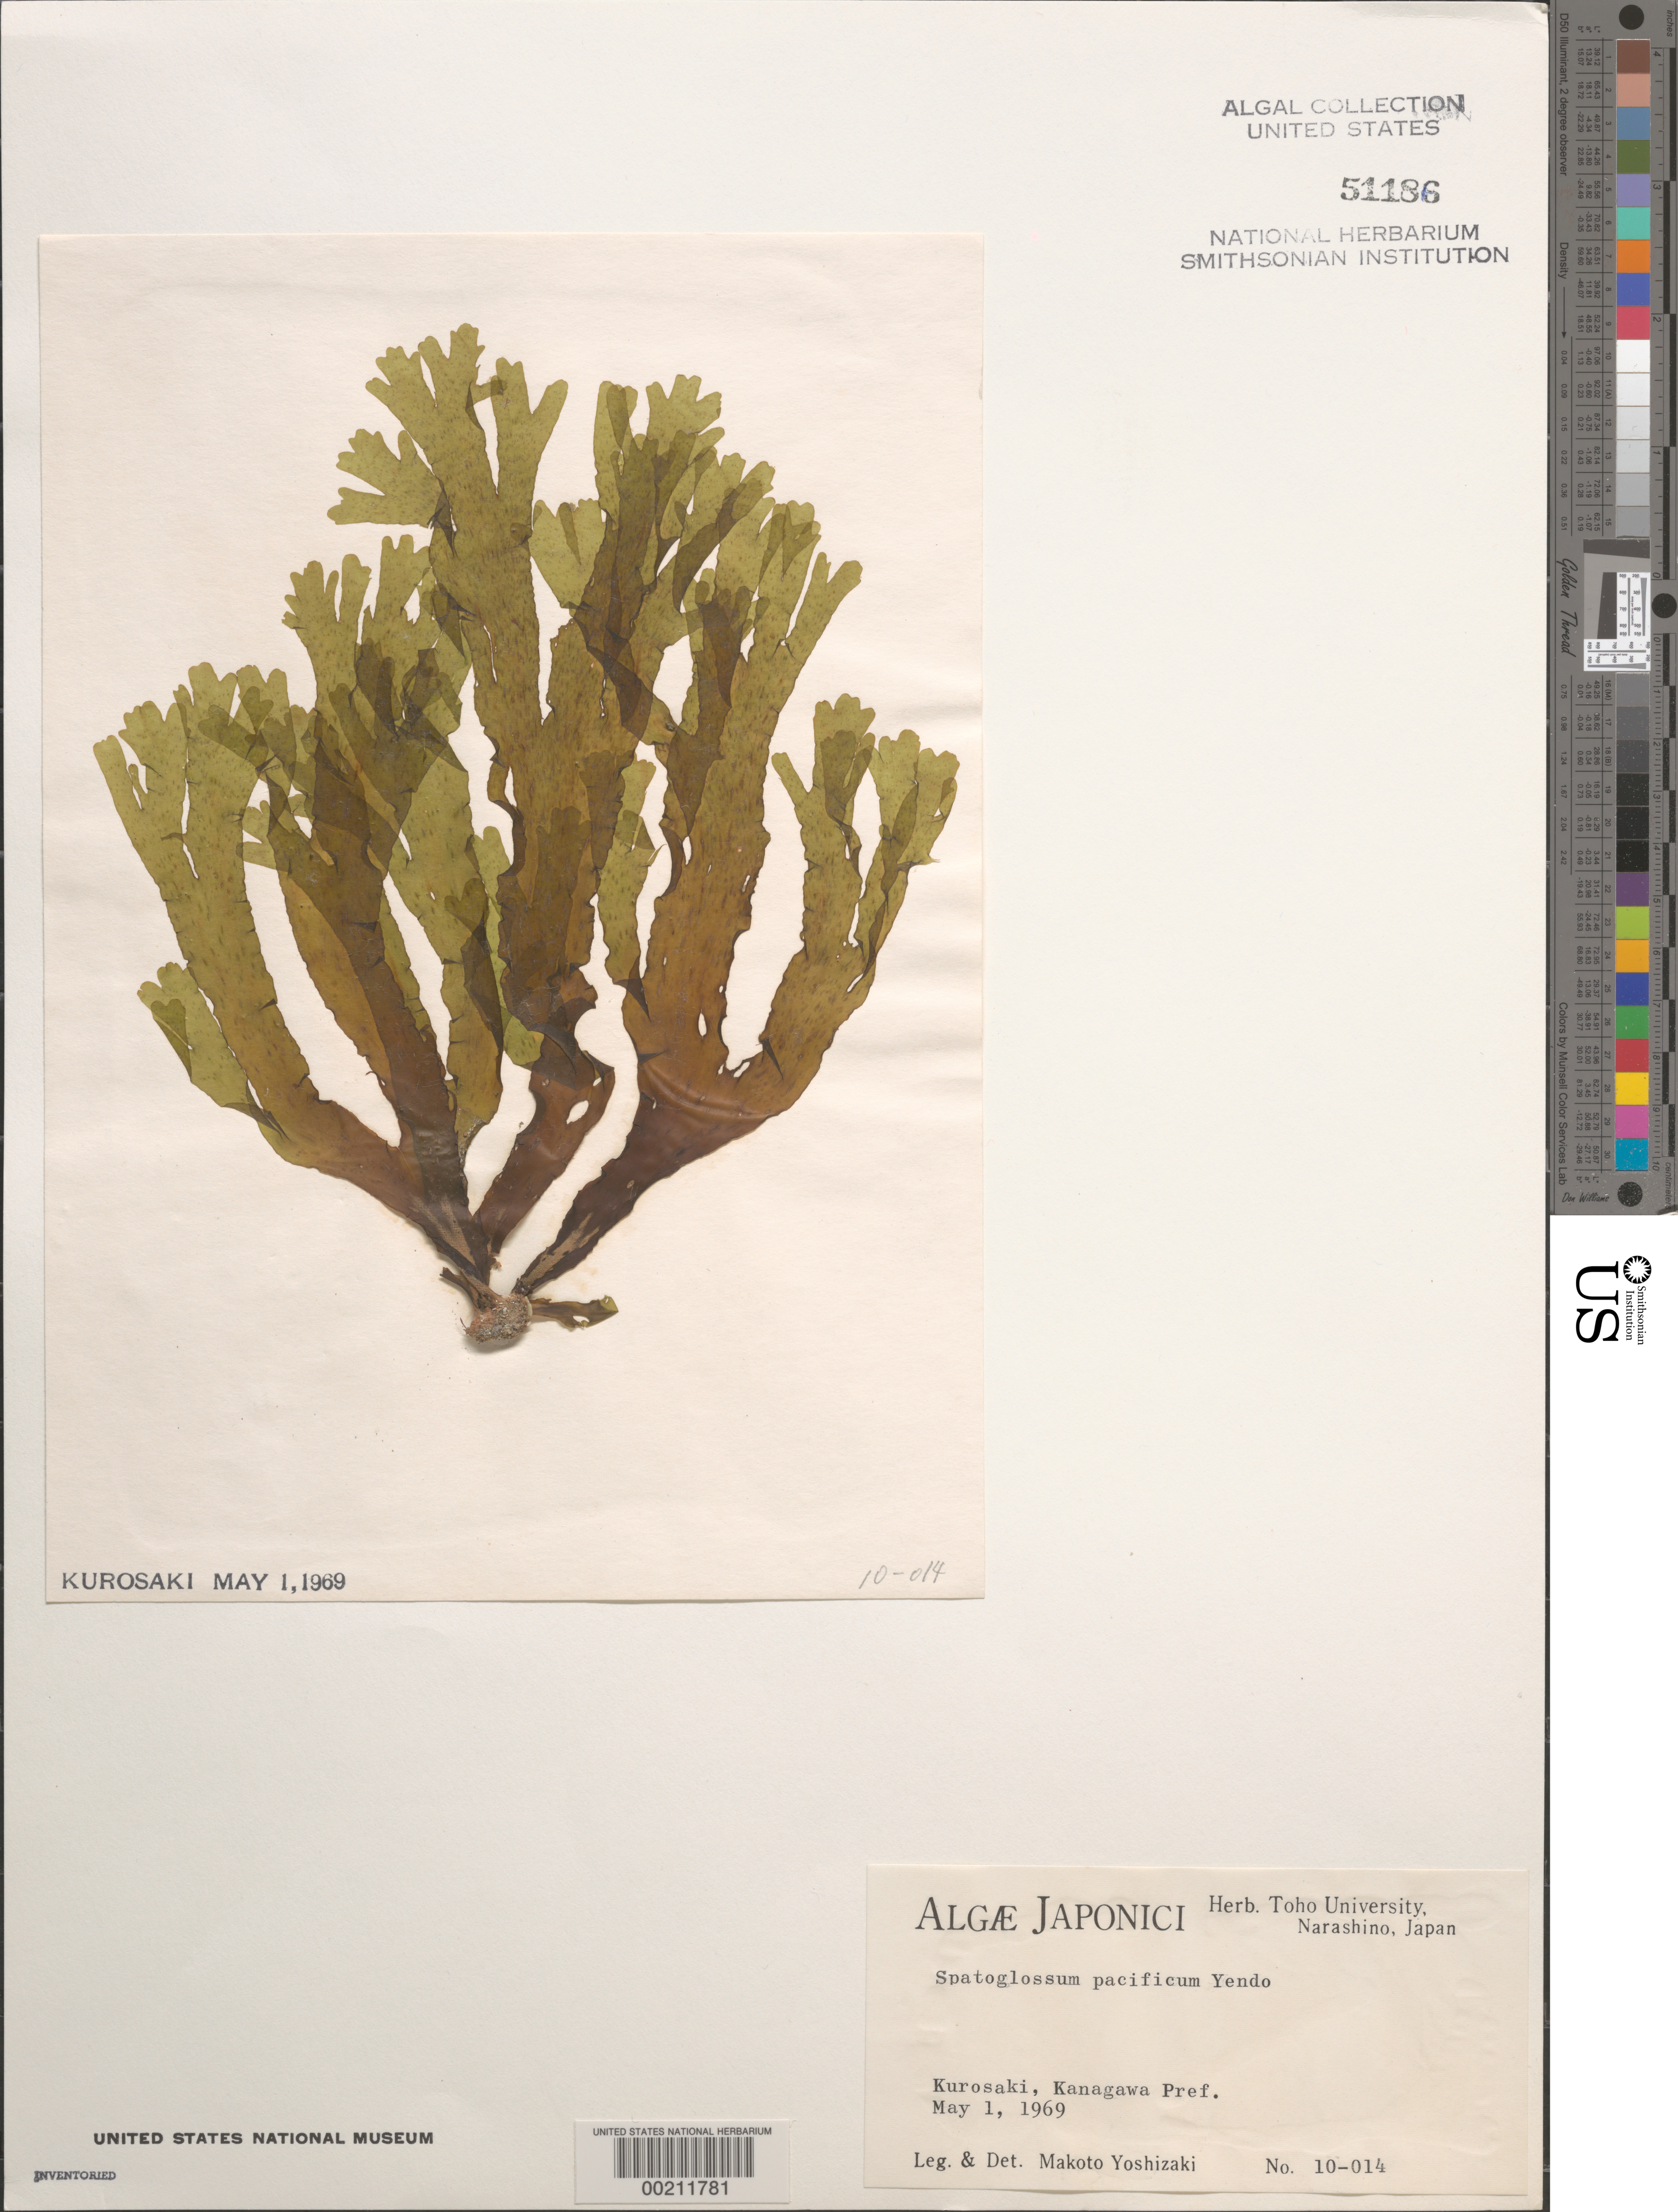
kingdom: Chromista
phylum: Ochrophyta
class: Phaeophyceae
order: Dictyotales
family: Dictyotaceae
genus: Dictyopteris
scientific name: Dictyopteris pacifica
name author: (Yendo) I.K. Hwang et al.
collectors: M. Yoshizaki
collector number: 10-014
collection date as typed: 01 May 1969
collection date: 1969-05-01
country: Japan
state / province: Kanagawa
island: Honshu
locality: Kurosaki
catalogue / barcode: US 51186